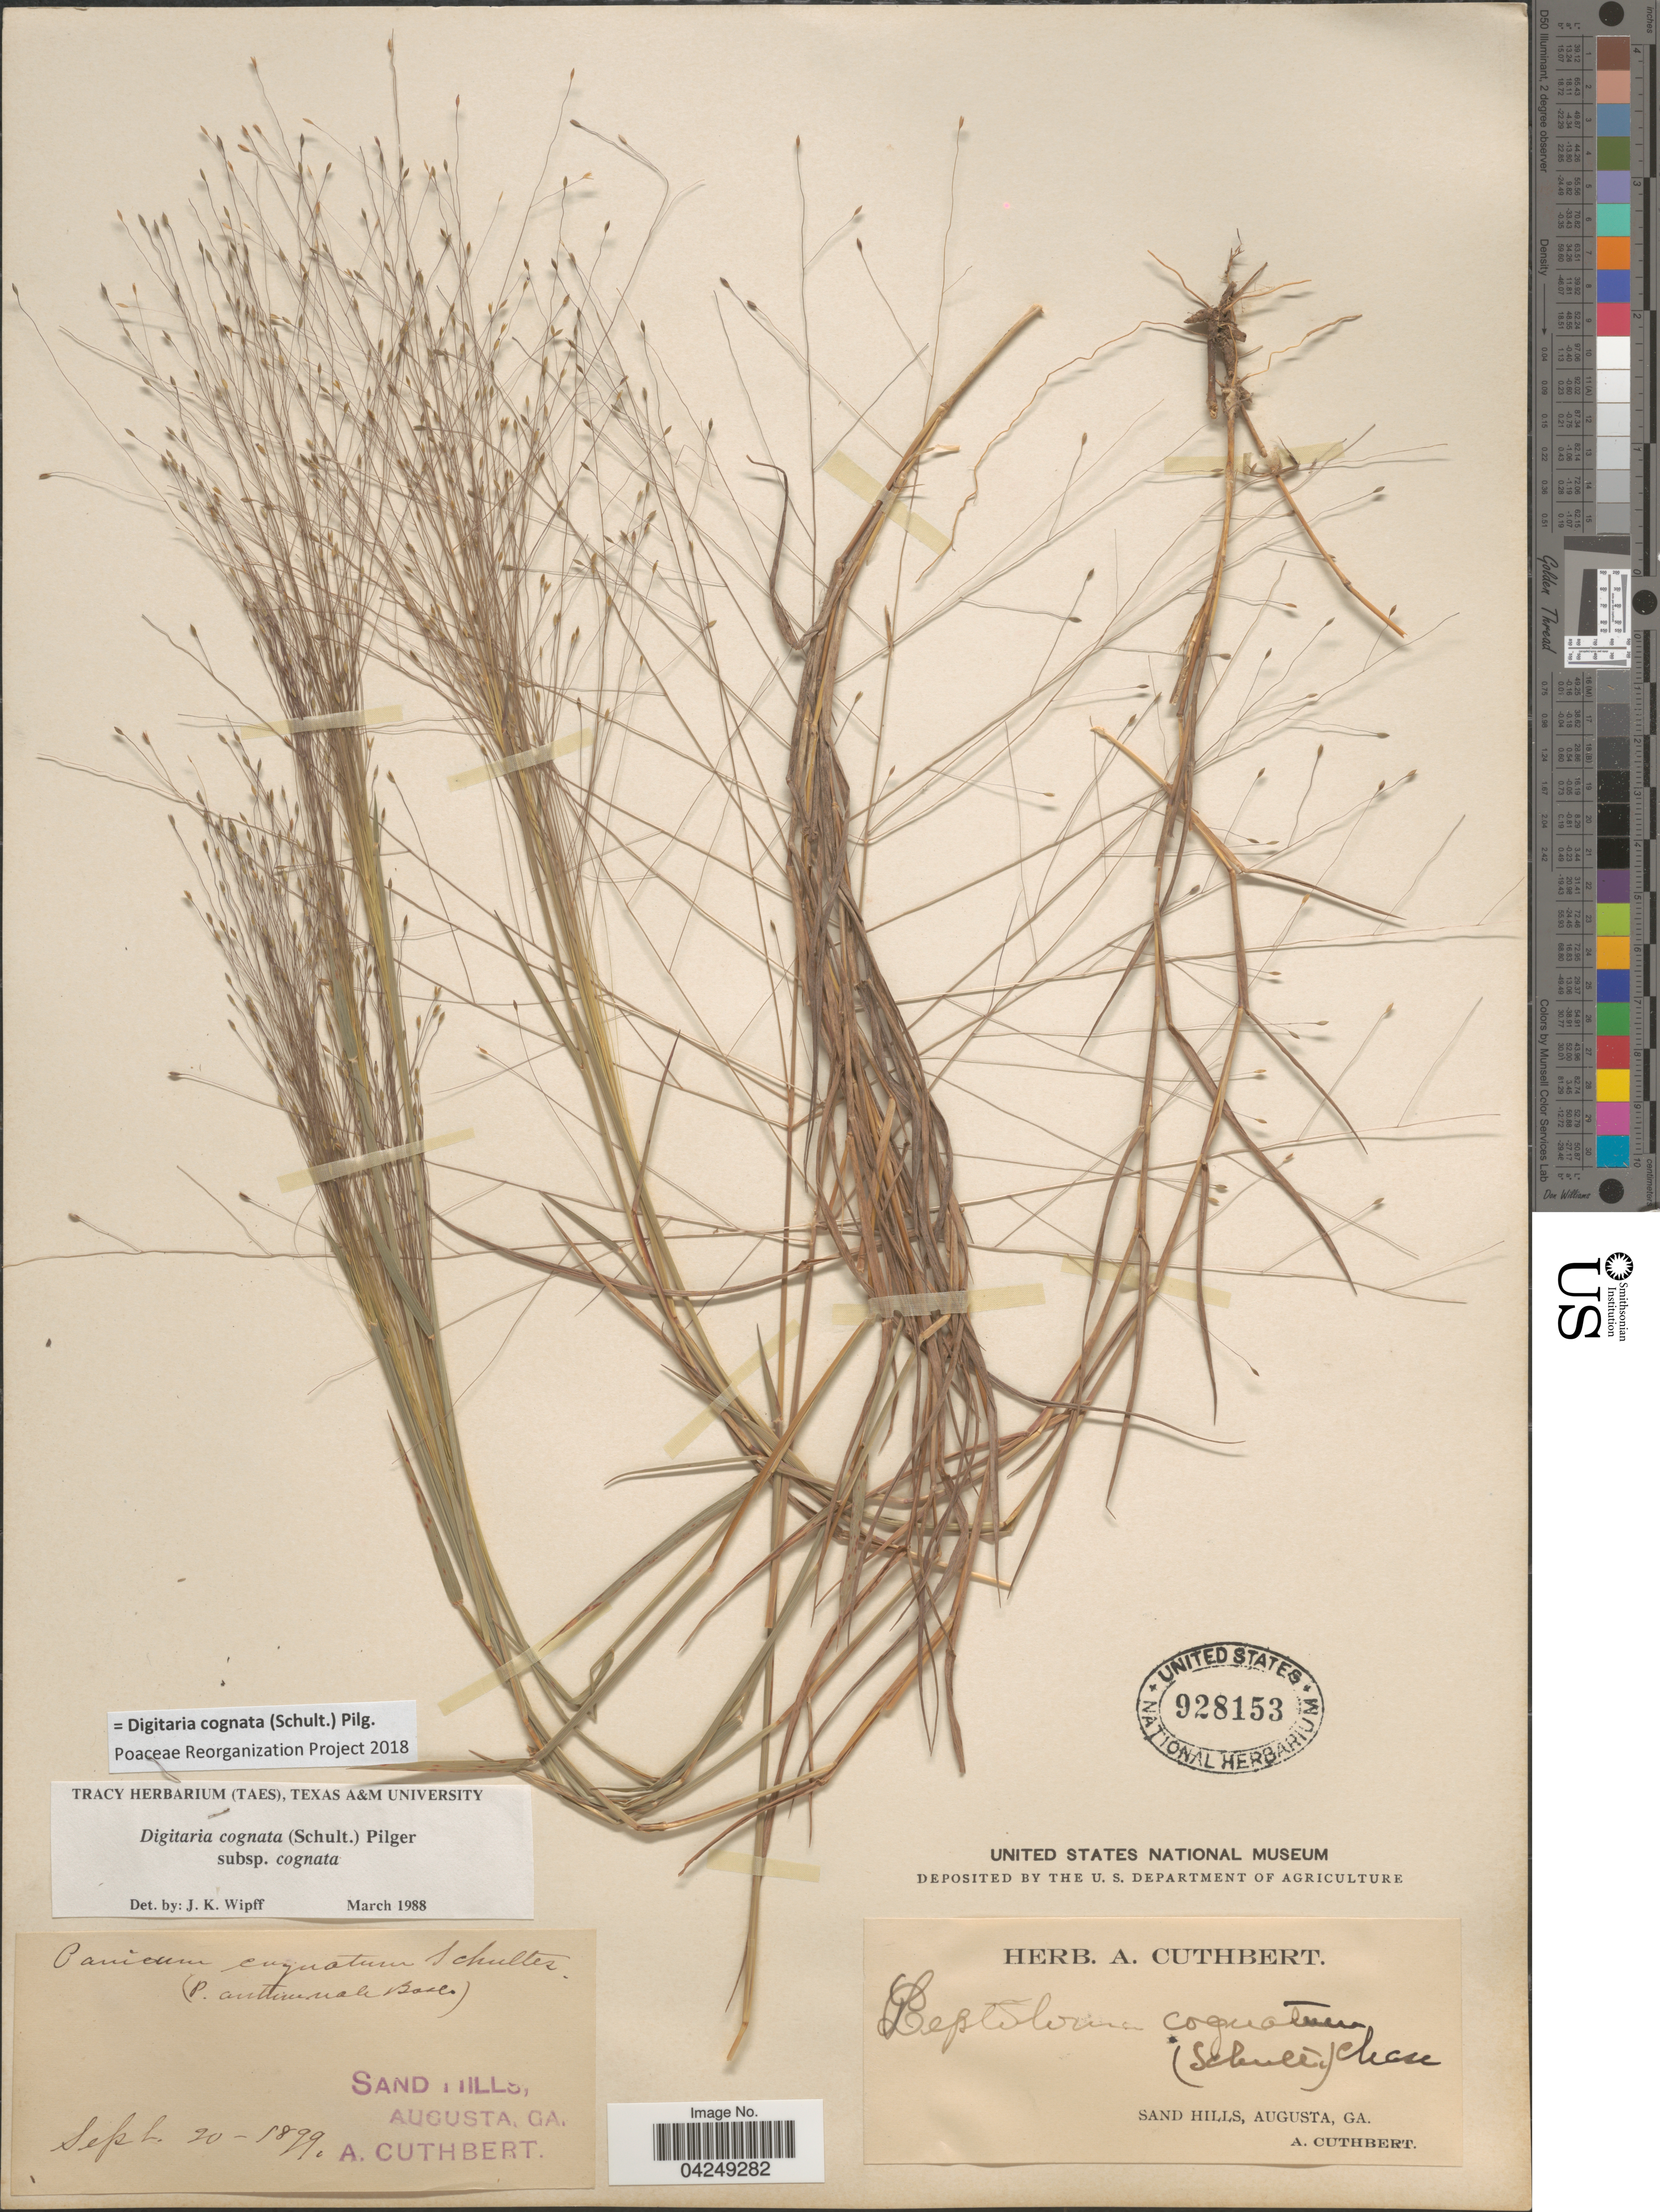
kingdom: Plantae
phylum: Tracheophyta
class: Liliopsida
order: Poales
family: Poaceae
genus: Digitaria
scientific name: Digitaria cognata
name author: (Scult.) Pilg.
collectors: A. Cuthbert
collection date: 1899-09-20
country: United States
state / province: Georgia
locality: Sand Hills, Augusta.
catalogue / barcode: US 928153